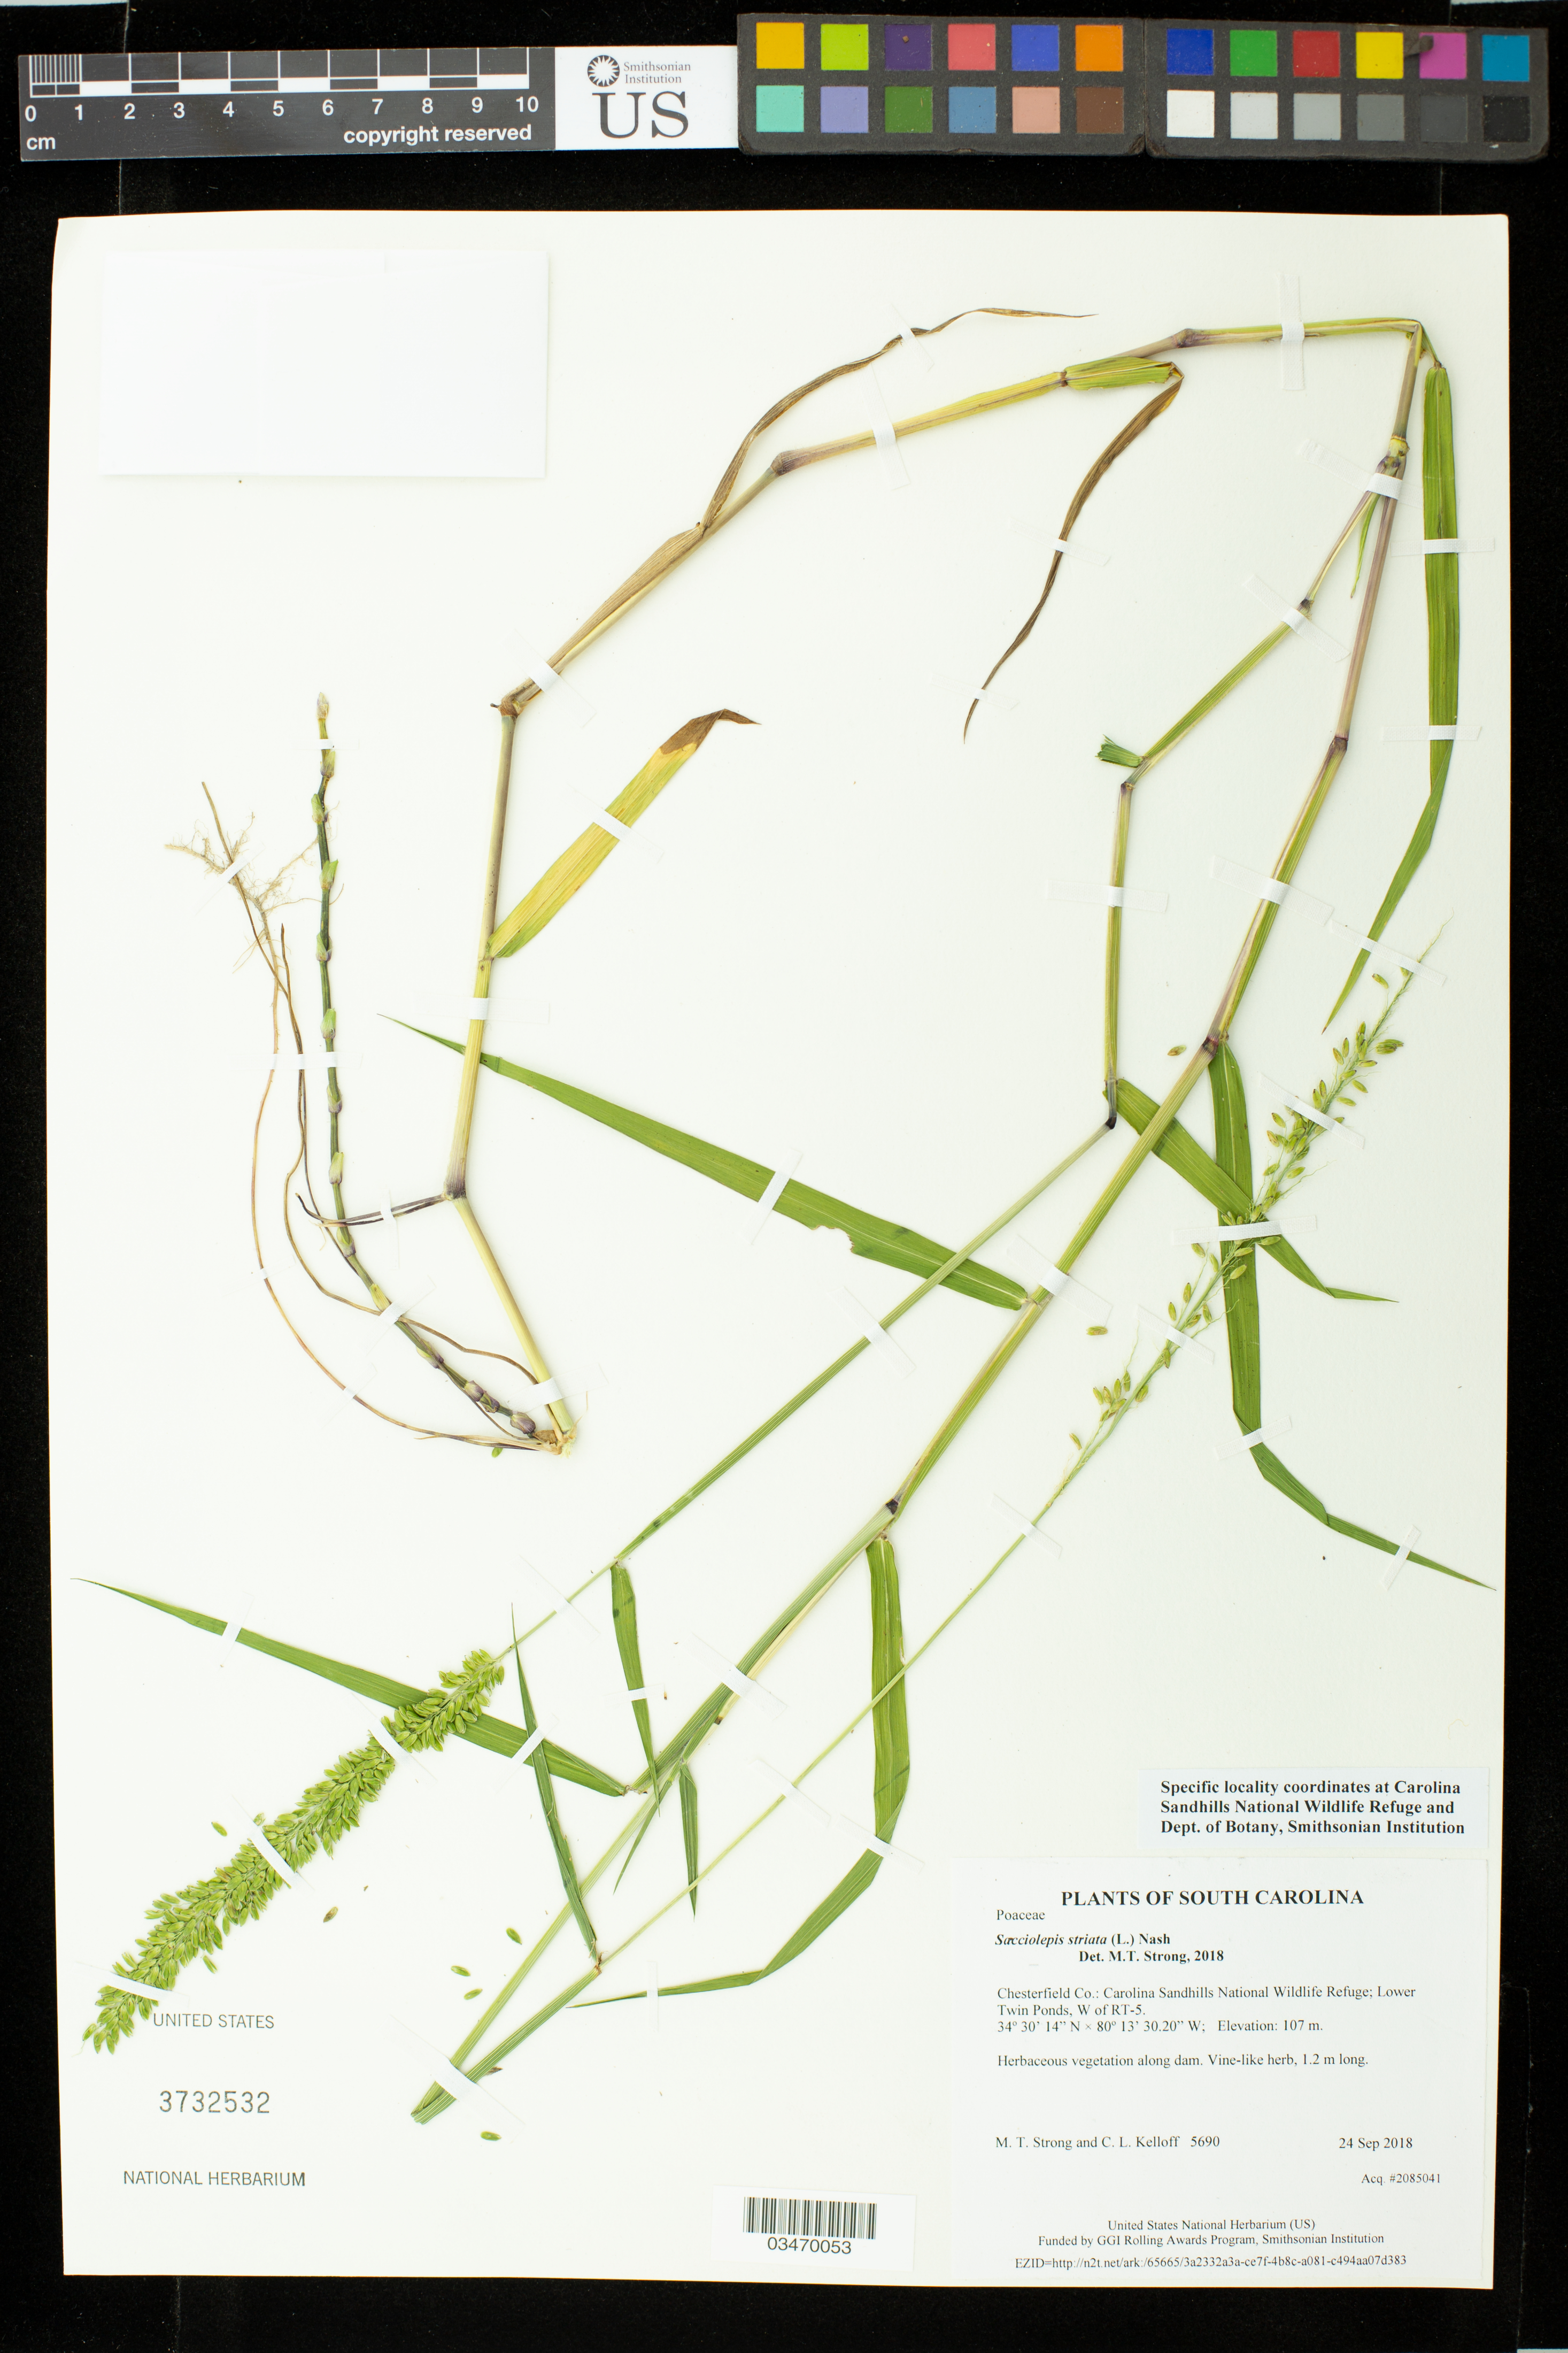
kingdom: Plantae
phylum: Tracheophyta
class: Liliopsida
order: Poales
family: Poaceae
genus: Sacciolepis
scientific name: Sacciolepis striata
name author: (L.) Nash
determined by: Strong, M. T., (US), Smithsonian Institution - National Museum of Natural History (UNITED STATES)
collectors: M. T. Strong & C. L. Kelloff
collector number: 5690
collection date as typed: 24 Sep 2018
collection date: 2018-09-24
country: United States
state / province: South Carolina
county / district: Chesterfield Co.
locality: Carolina Sandhills National Wildlife Refuge; Lower Twin Ponds, W of RT-5, along dam and N margin of pond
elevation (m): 107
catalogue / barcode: US 3732532